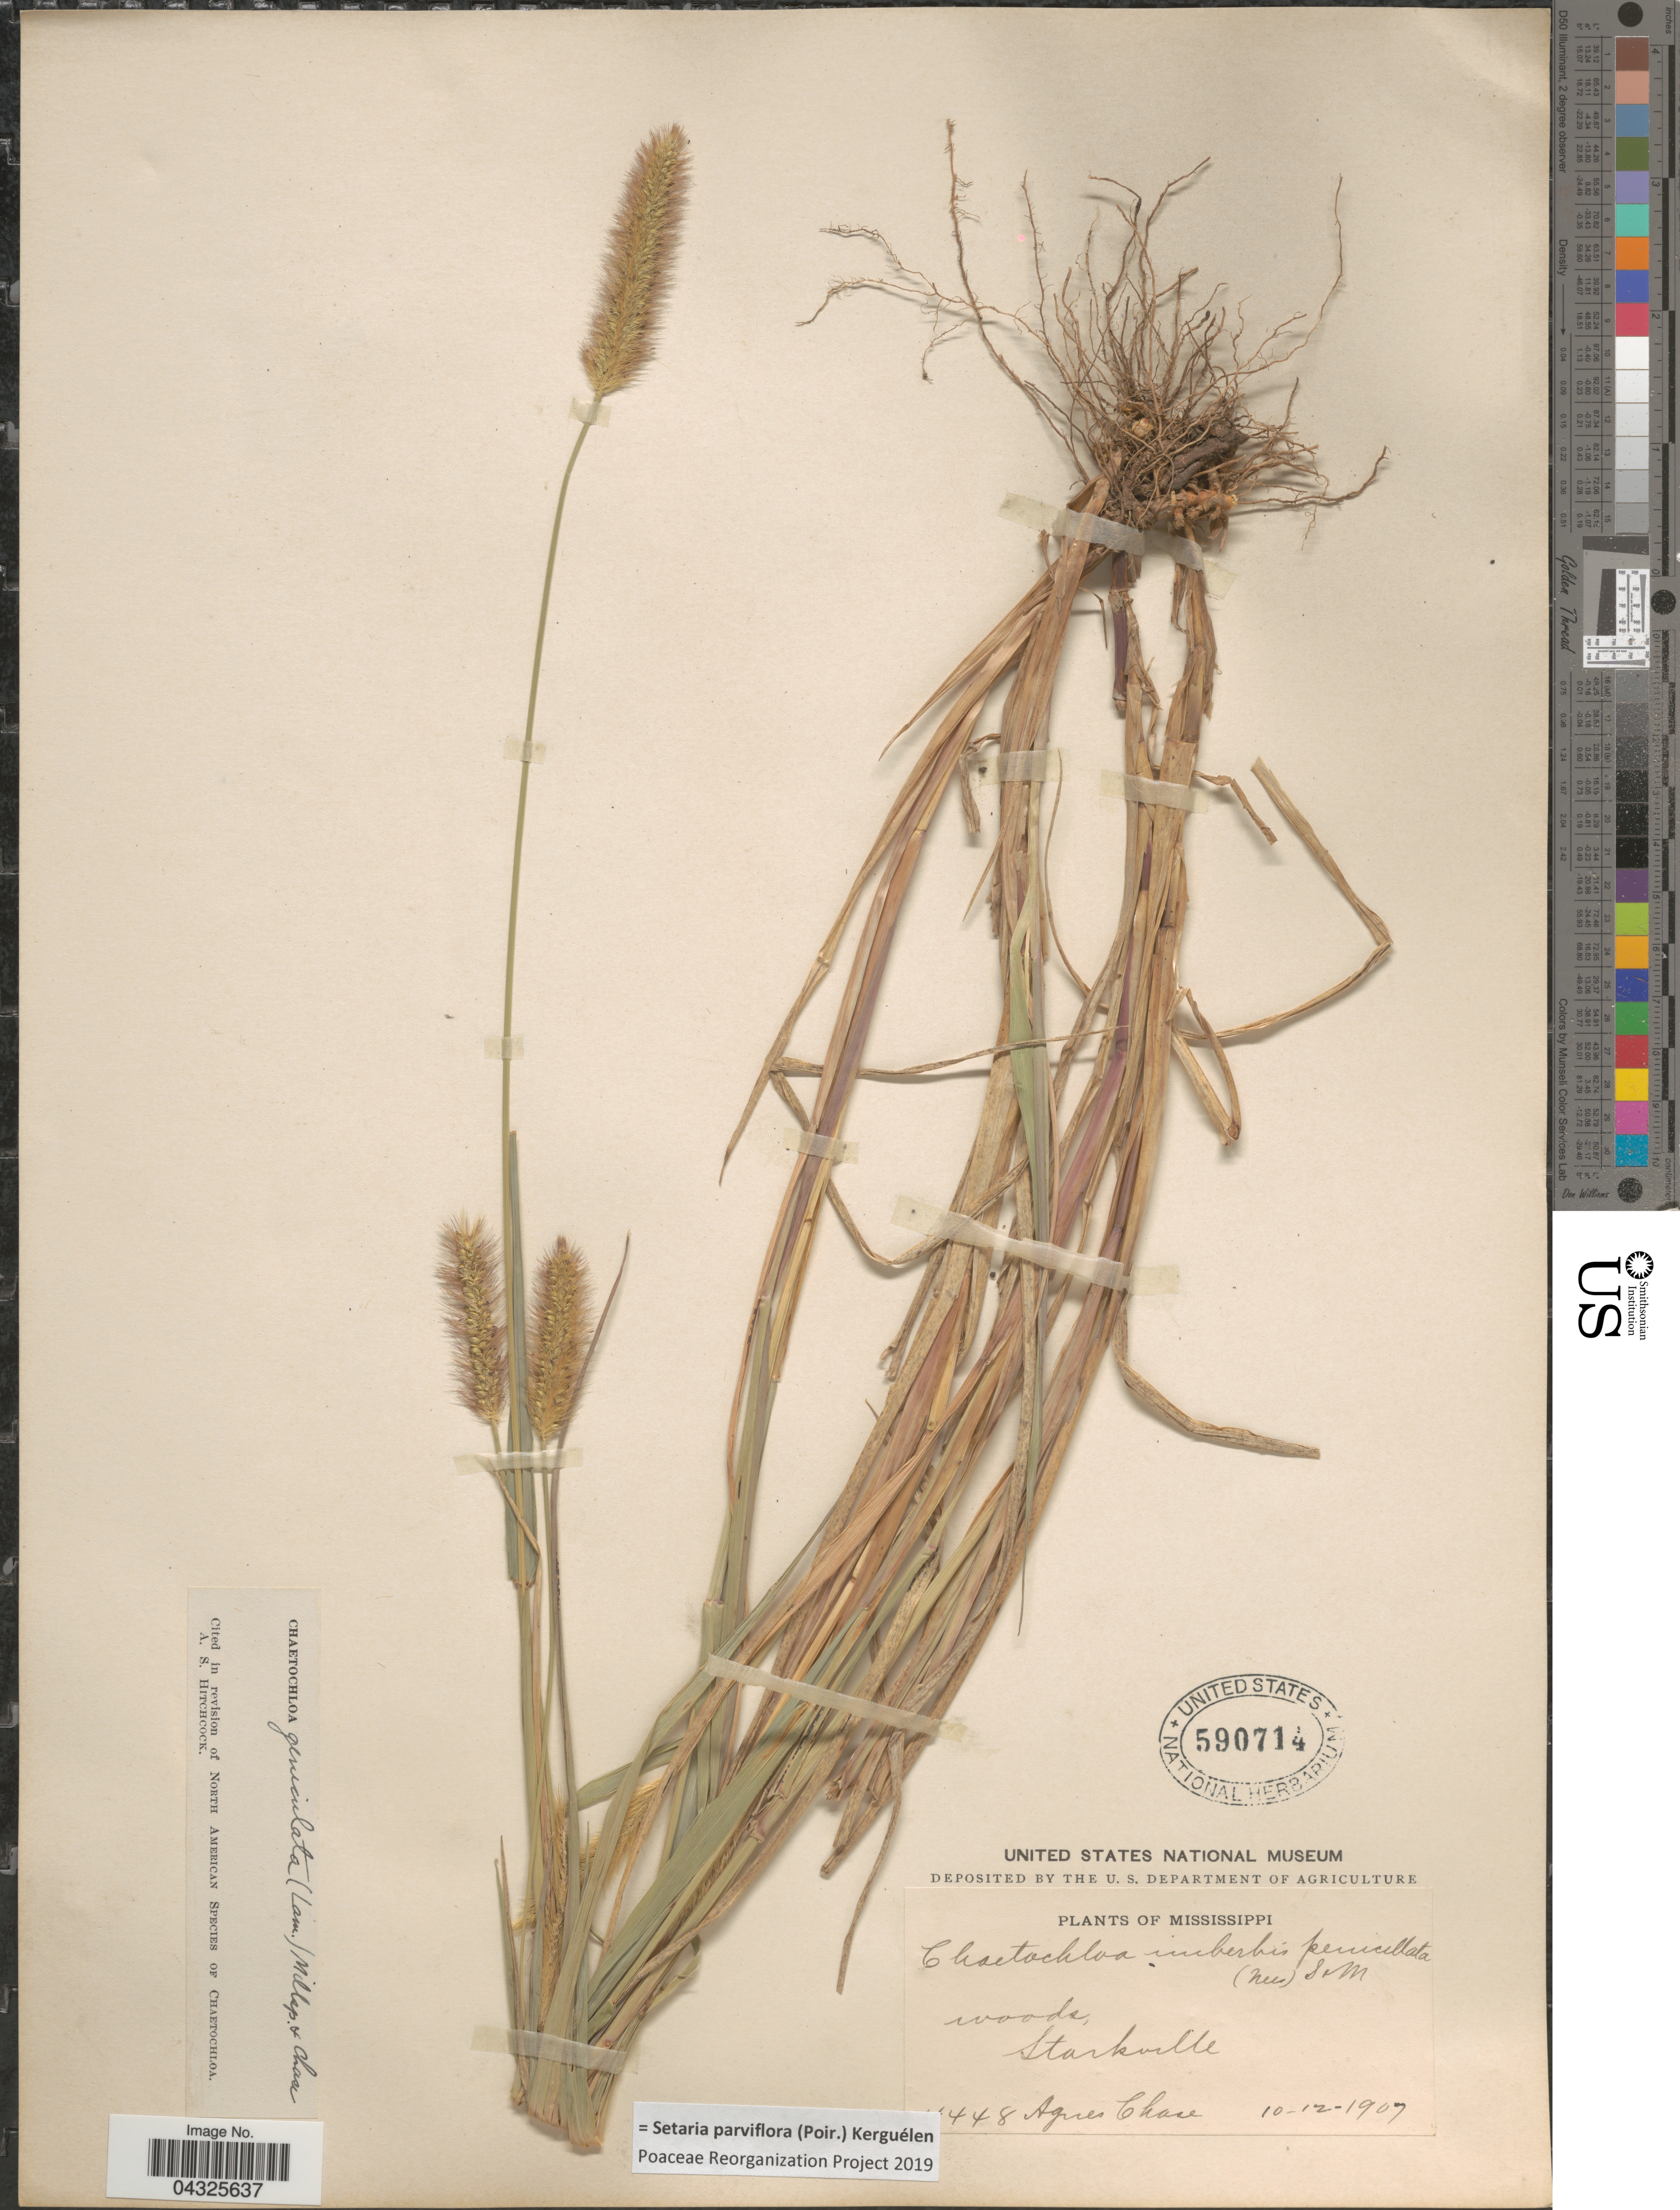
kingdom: Plantae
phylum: Tracheophyta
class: Liliopsida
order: Poales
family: Poaceae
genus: Setaria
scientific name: Setaria parviflora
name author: (Poir.) Kerguélen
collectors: A. Chase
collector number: !448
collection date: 1907-10-12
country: United States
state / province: Mississippi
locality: Starkville.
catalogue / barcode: US 590714